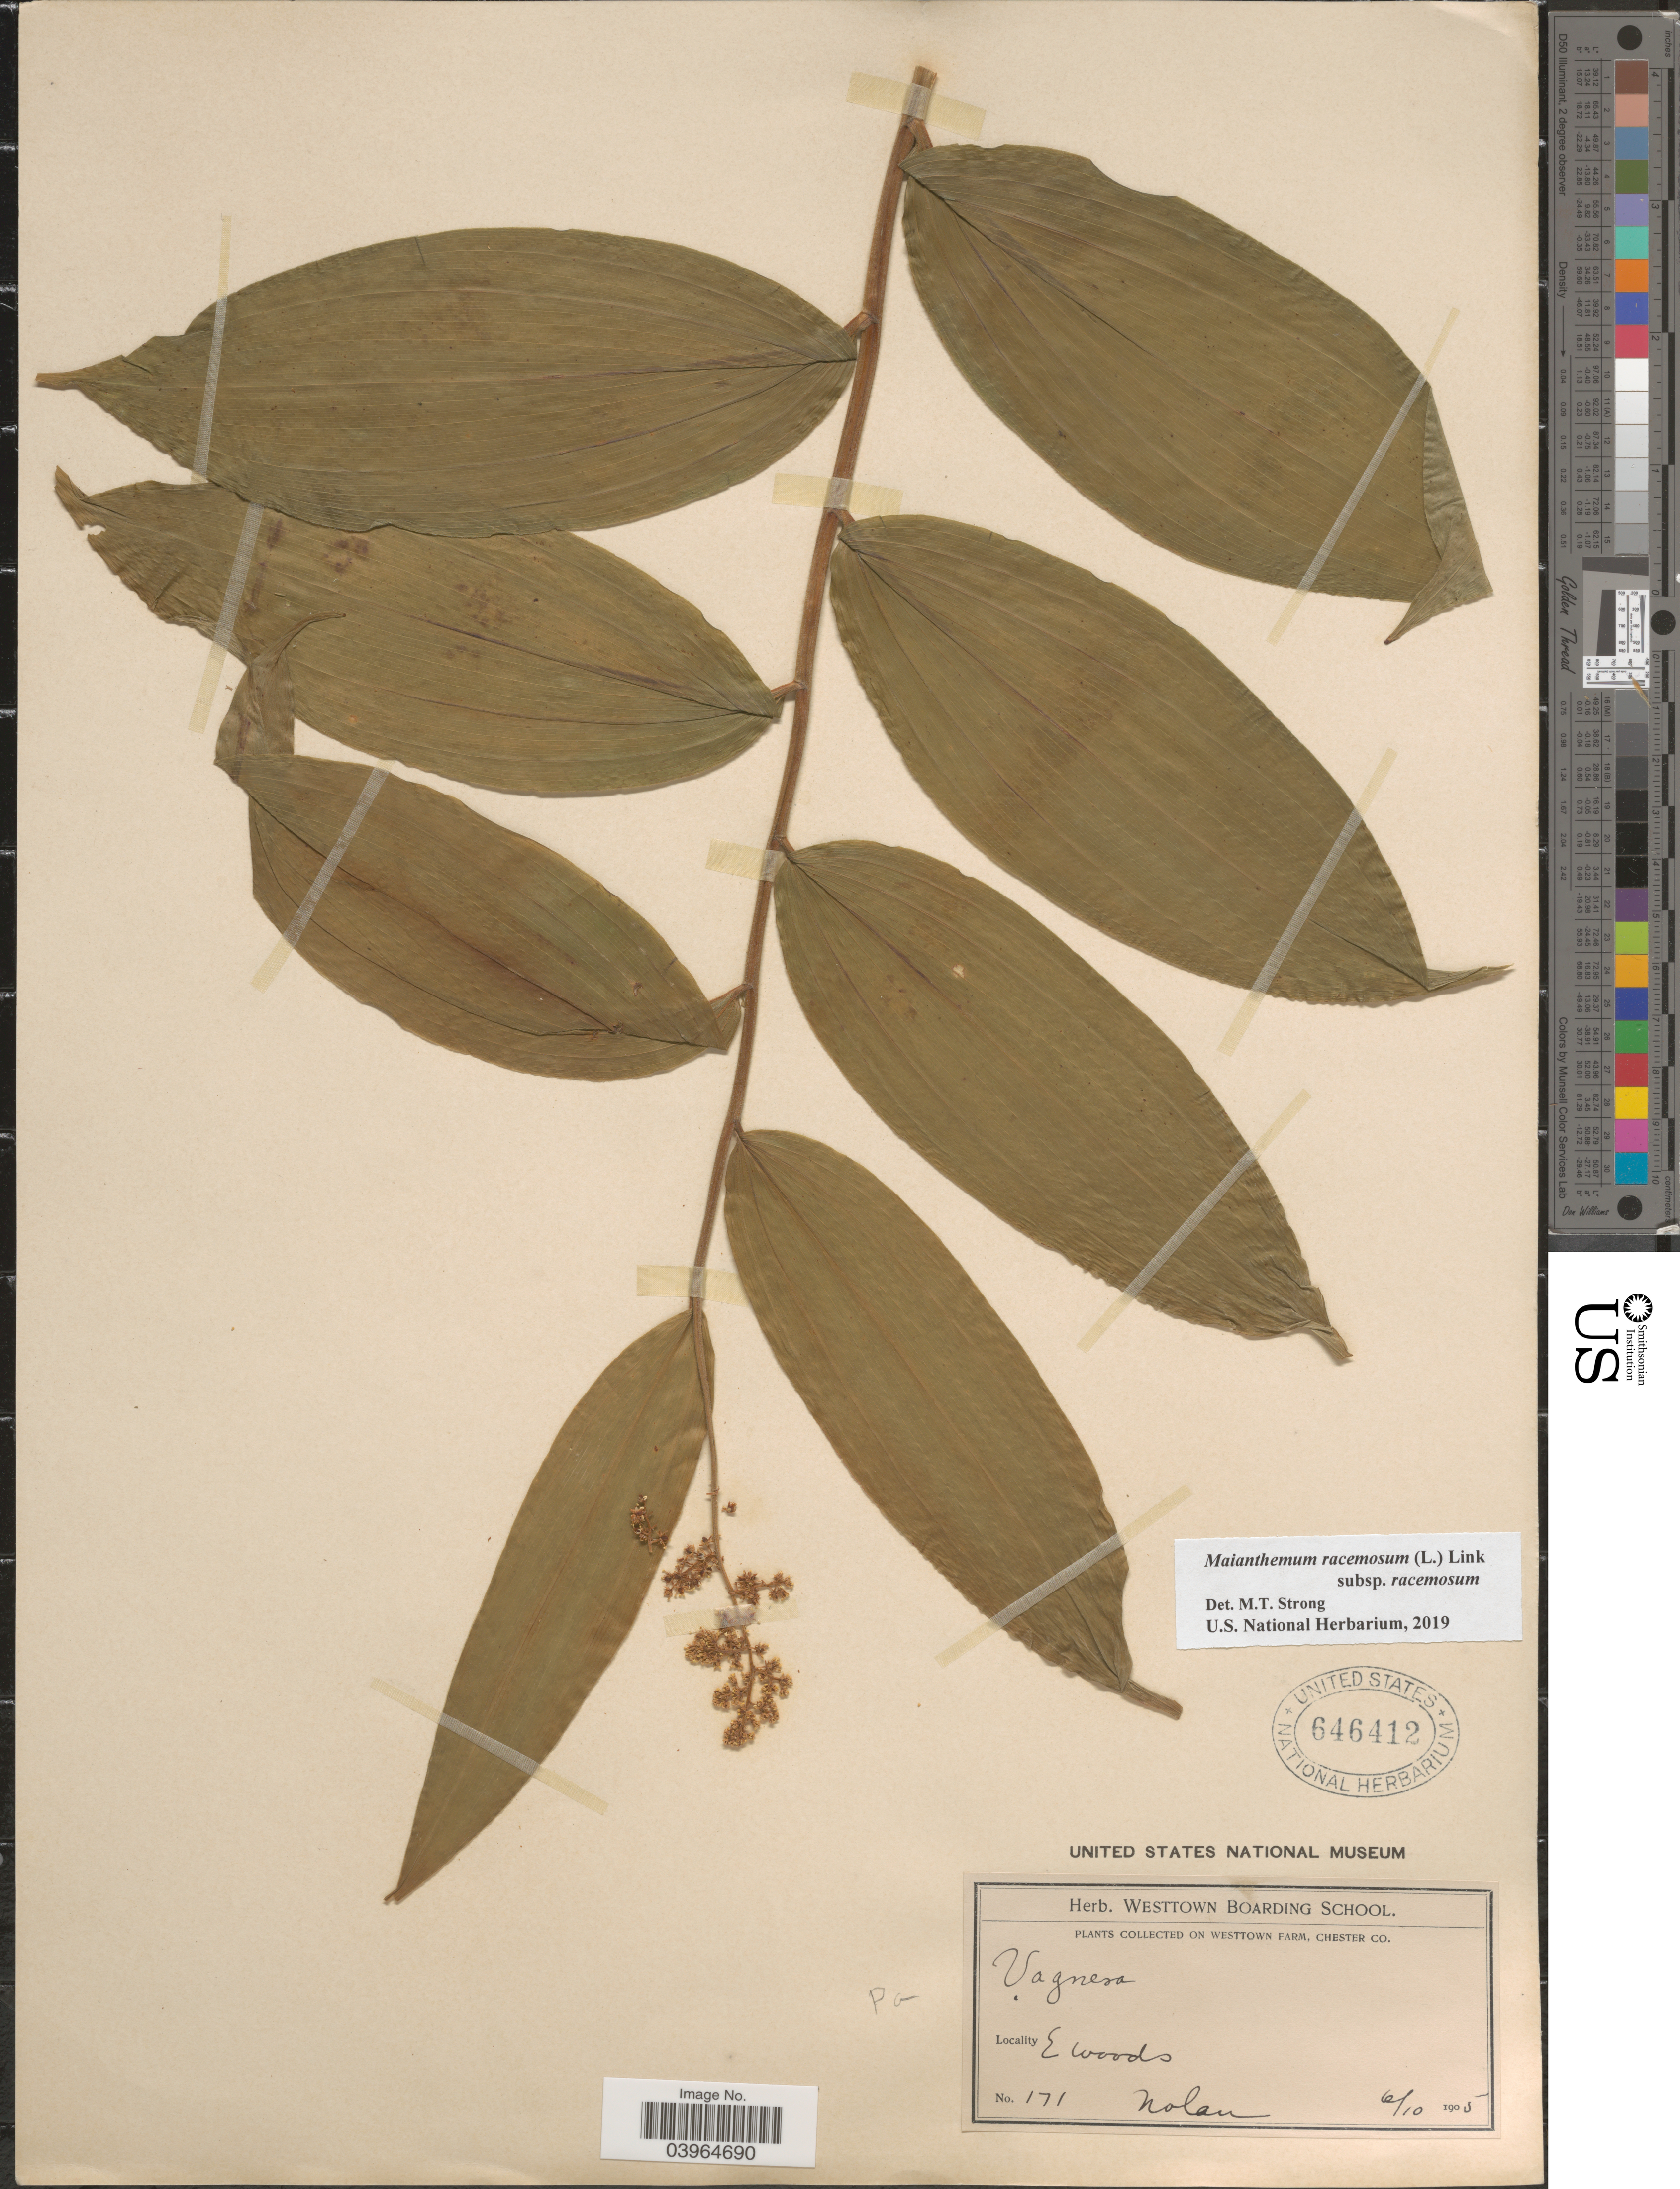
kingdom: Plantae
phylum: Tracheophyta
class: Liliopsida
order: Asparagales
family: Asparagaceae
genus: Maianthemum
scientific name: Maianthemum racemosum subsp. racemosum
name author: (L.) Link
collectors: -. Nolan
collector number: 171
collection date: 1905-06-10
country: United States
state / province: Pennsylvania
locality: On Westtown Farm, Chester Co. E woods.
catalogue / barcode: US 646412